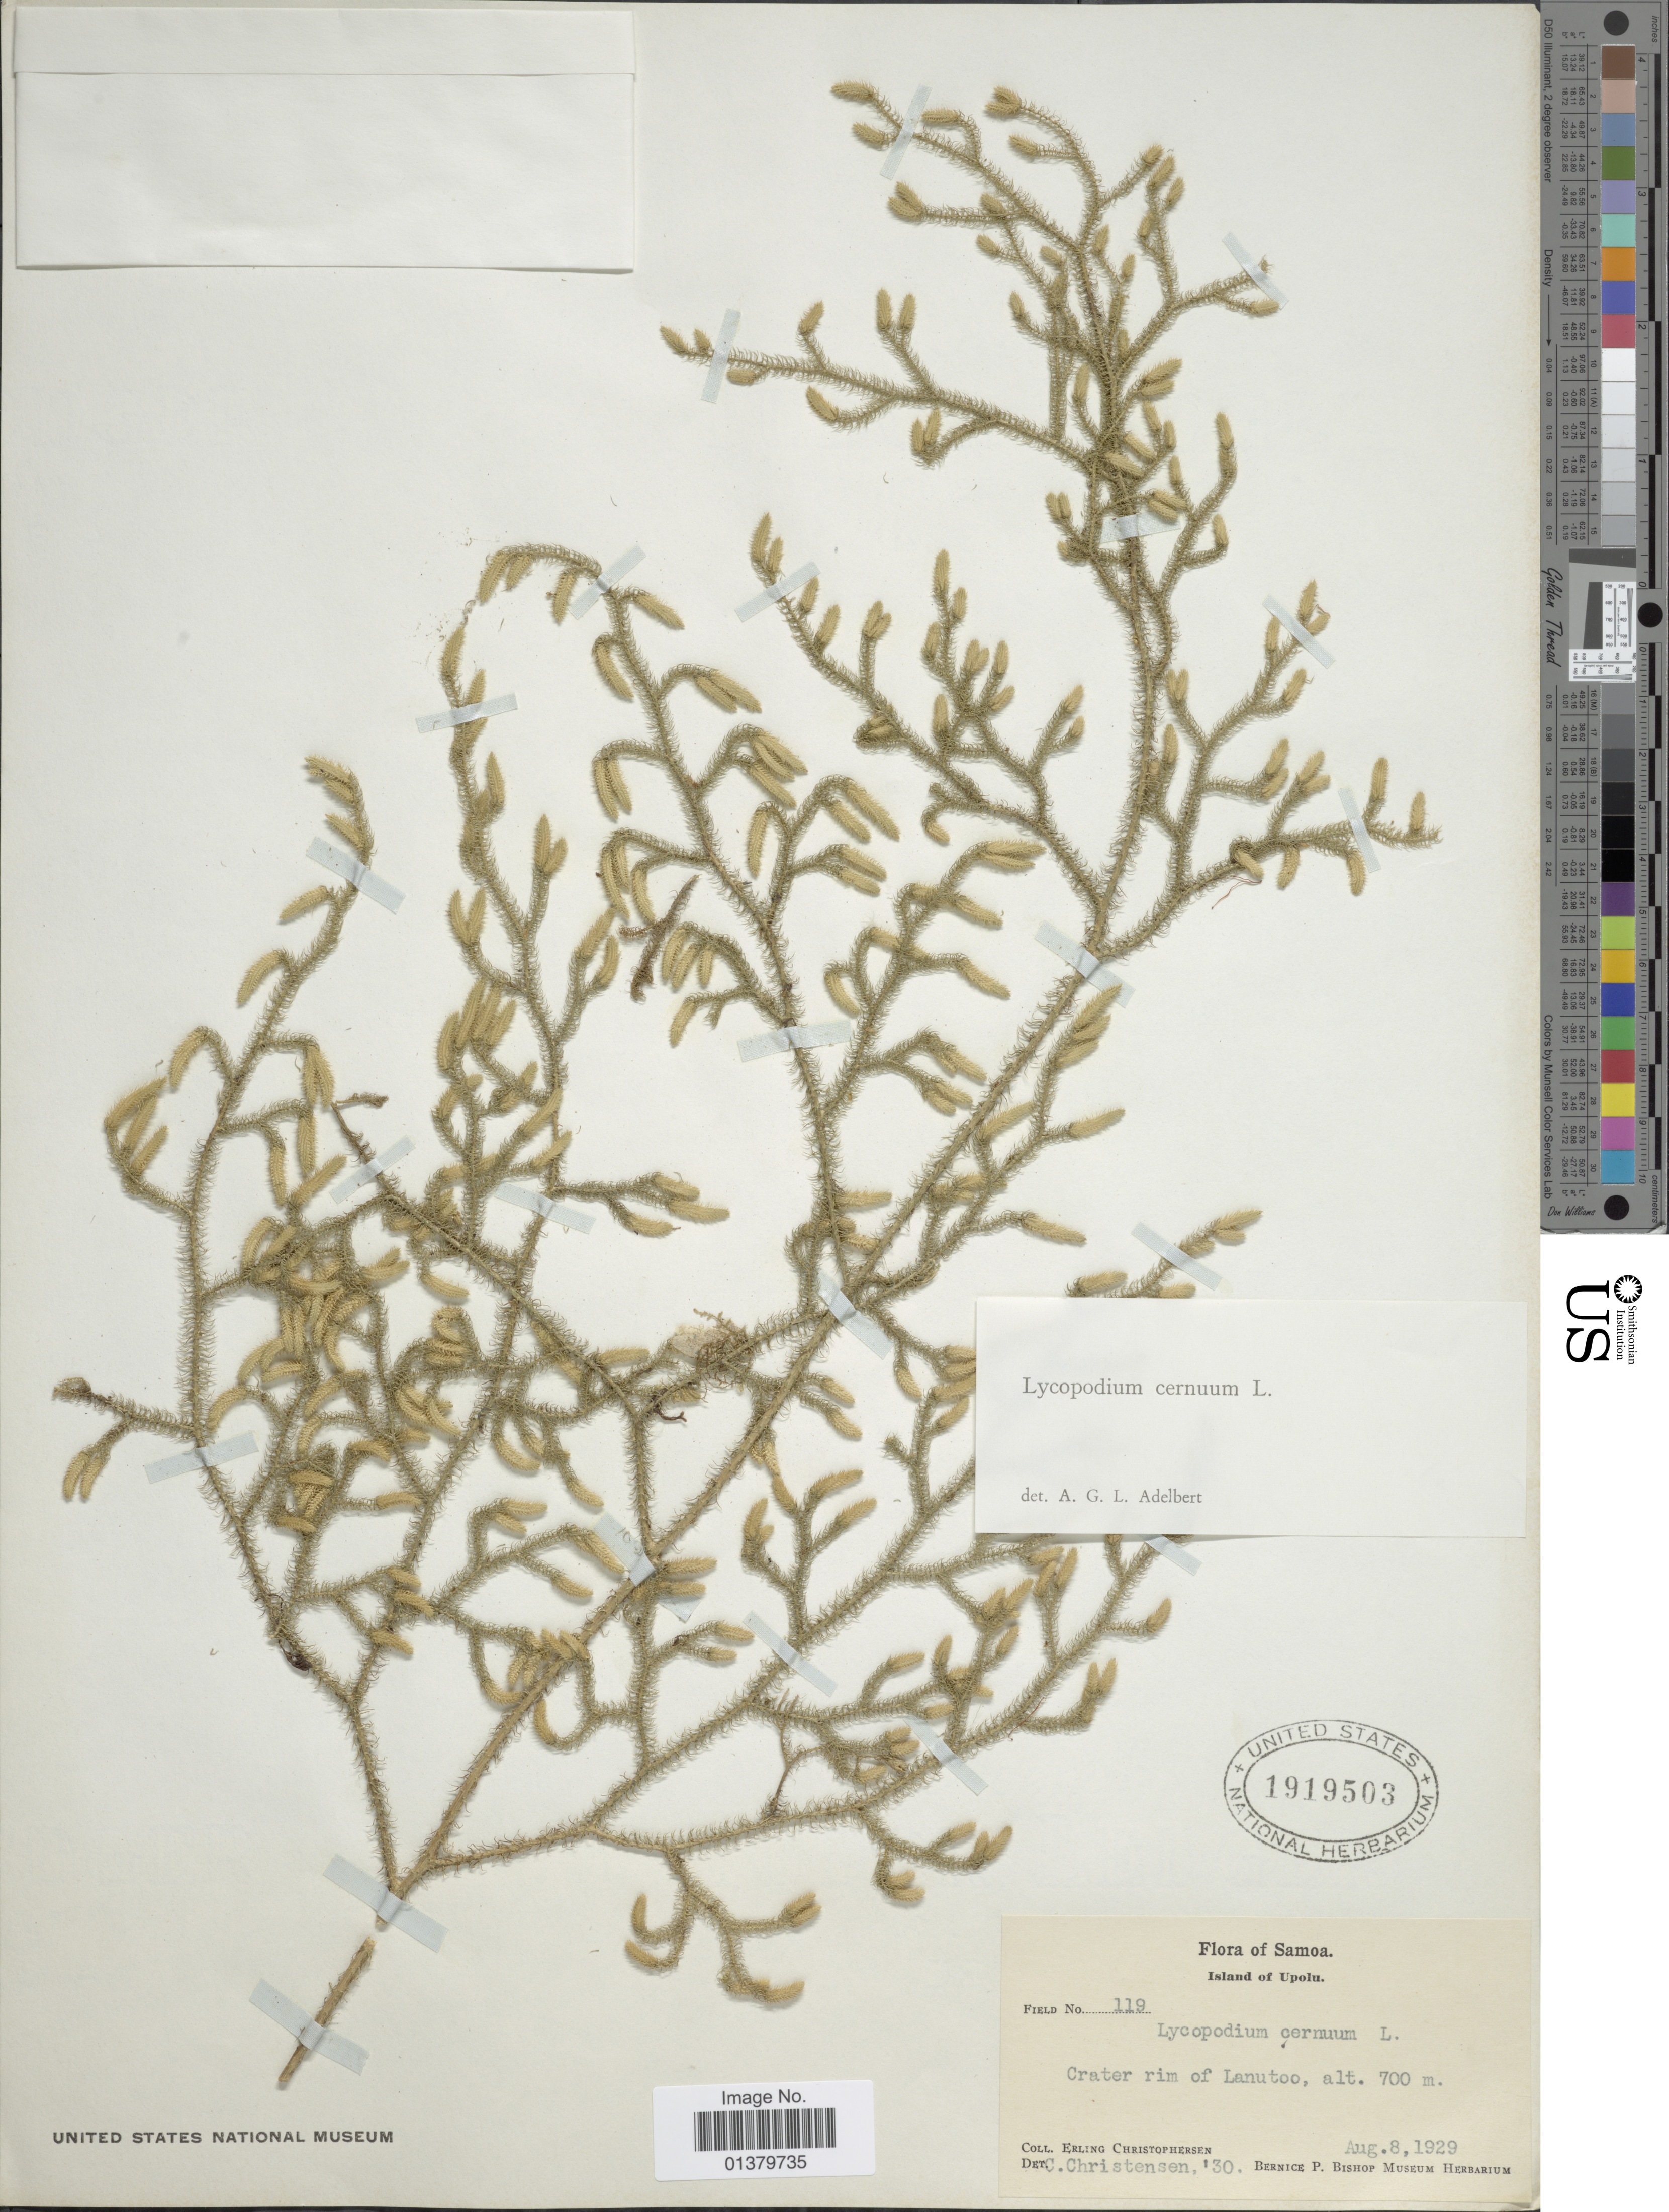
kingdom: Plantae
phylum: Tracheophyta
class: Lycopodiopsida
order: Lycopodiales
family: Lycopodiaceae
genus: Palhinhaea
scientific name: Palhinhaea cernua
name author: (L.) Vasc. & Franco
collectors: E. Christophersen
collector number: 119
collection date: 1929-08-08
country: Samoa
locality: Samoa, Island of Upolu, Crater rim of Lanutoo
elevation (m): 700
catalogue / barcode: US 1919503